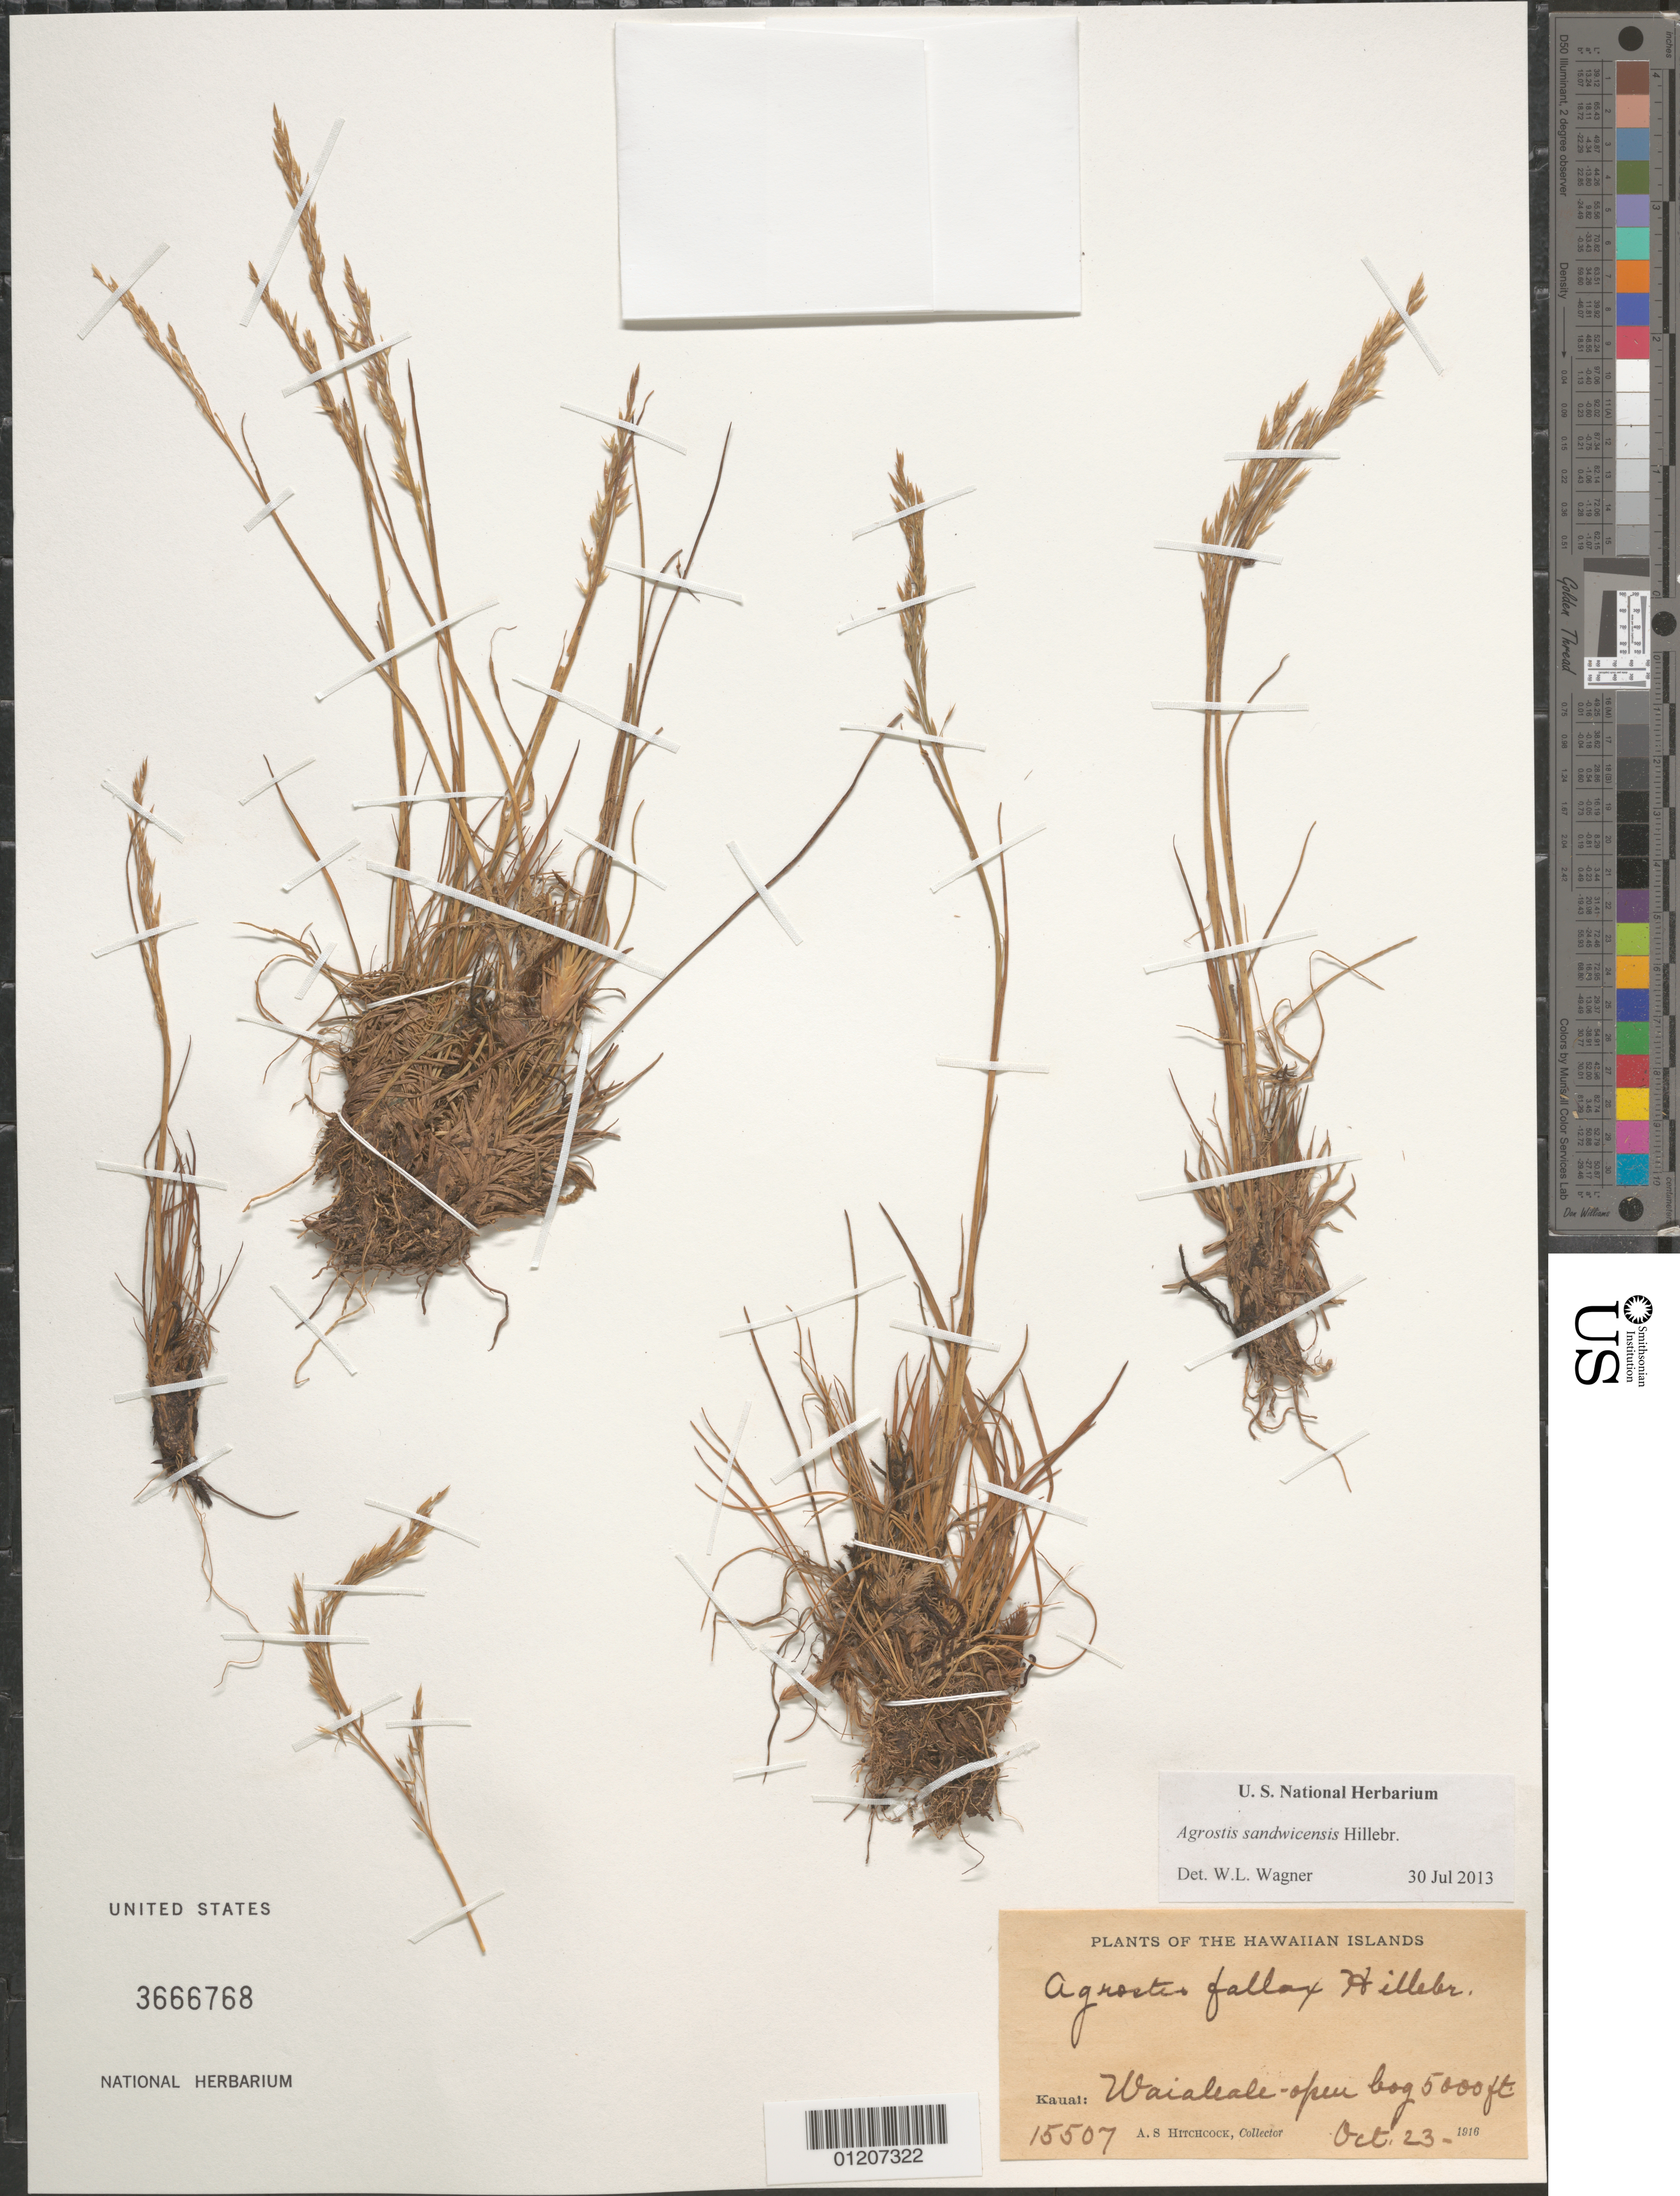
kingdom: Plantae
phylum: Tracheophyta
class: Liliopsida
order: Poales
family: Poaceae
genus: Agrostis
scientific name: Agrostis sandwicensis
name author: Hillebr.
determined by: Wagner, W. L., (BOT), Smithsonian Institution - National Museum of Natural History (UNITED STATES)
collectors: A. S. Hitchcock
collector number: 15507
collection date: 1916-10-23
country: United States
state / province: Hawaii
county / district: Kaui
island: Kaua'i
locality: Waialeale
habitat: Open bog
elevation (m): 1524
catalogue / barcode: US 3666768